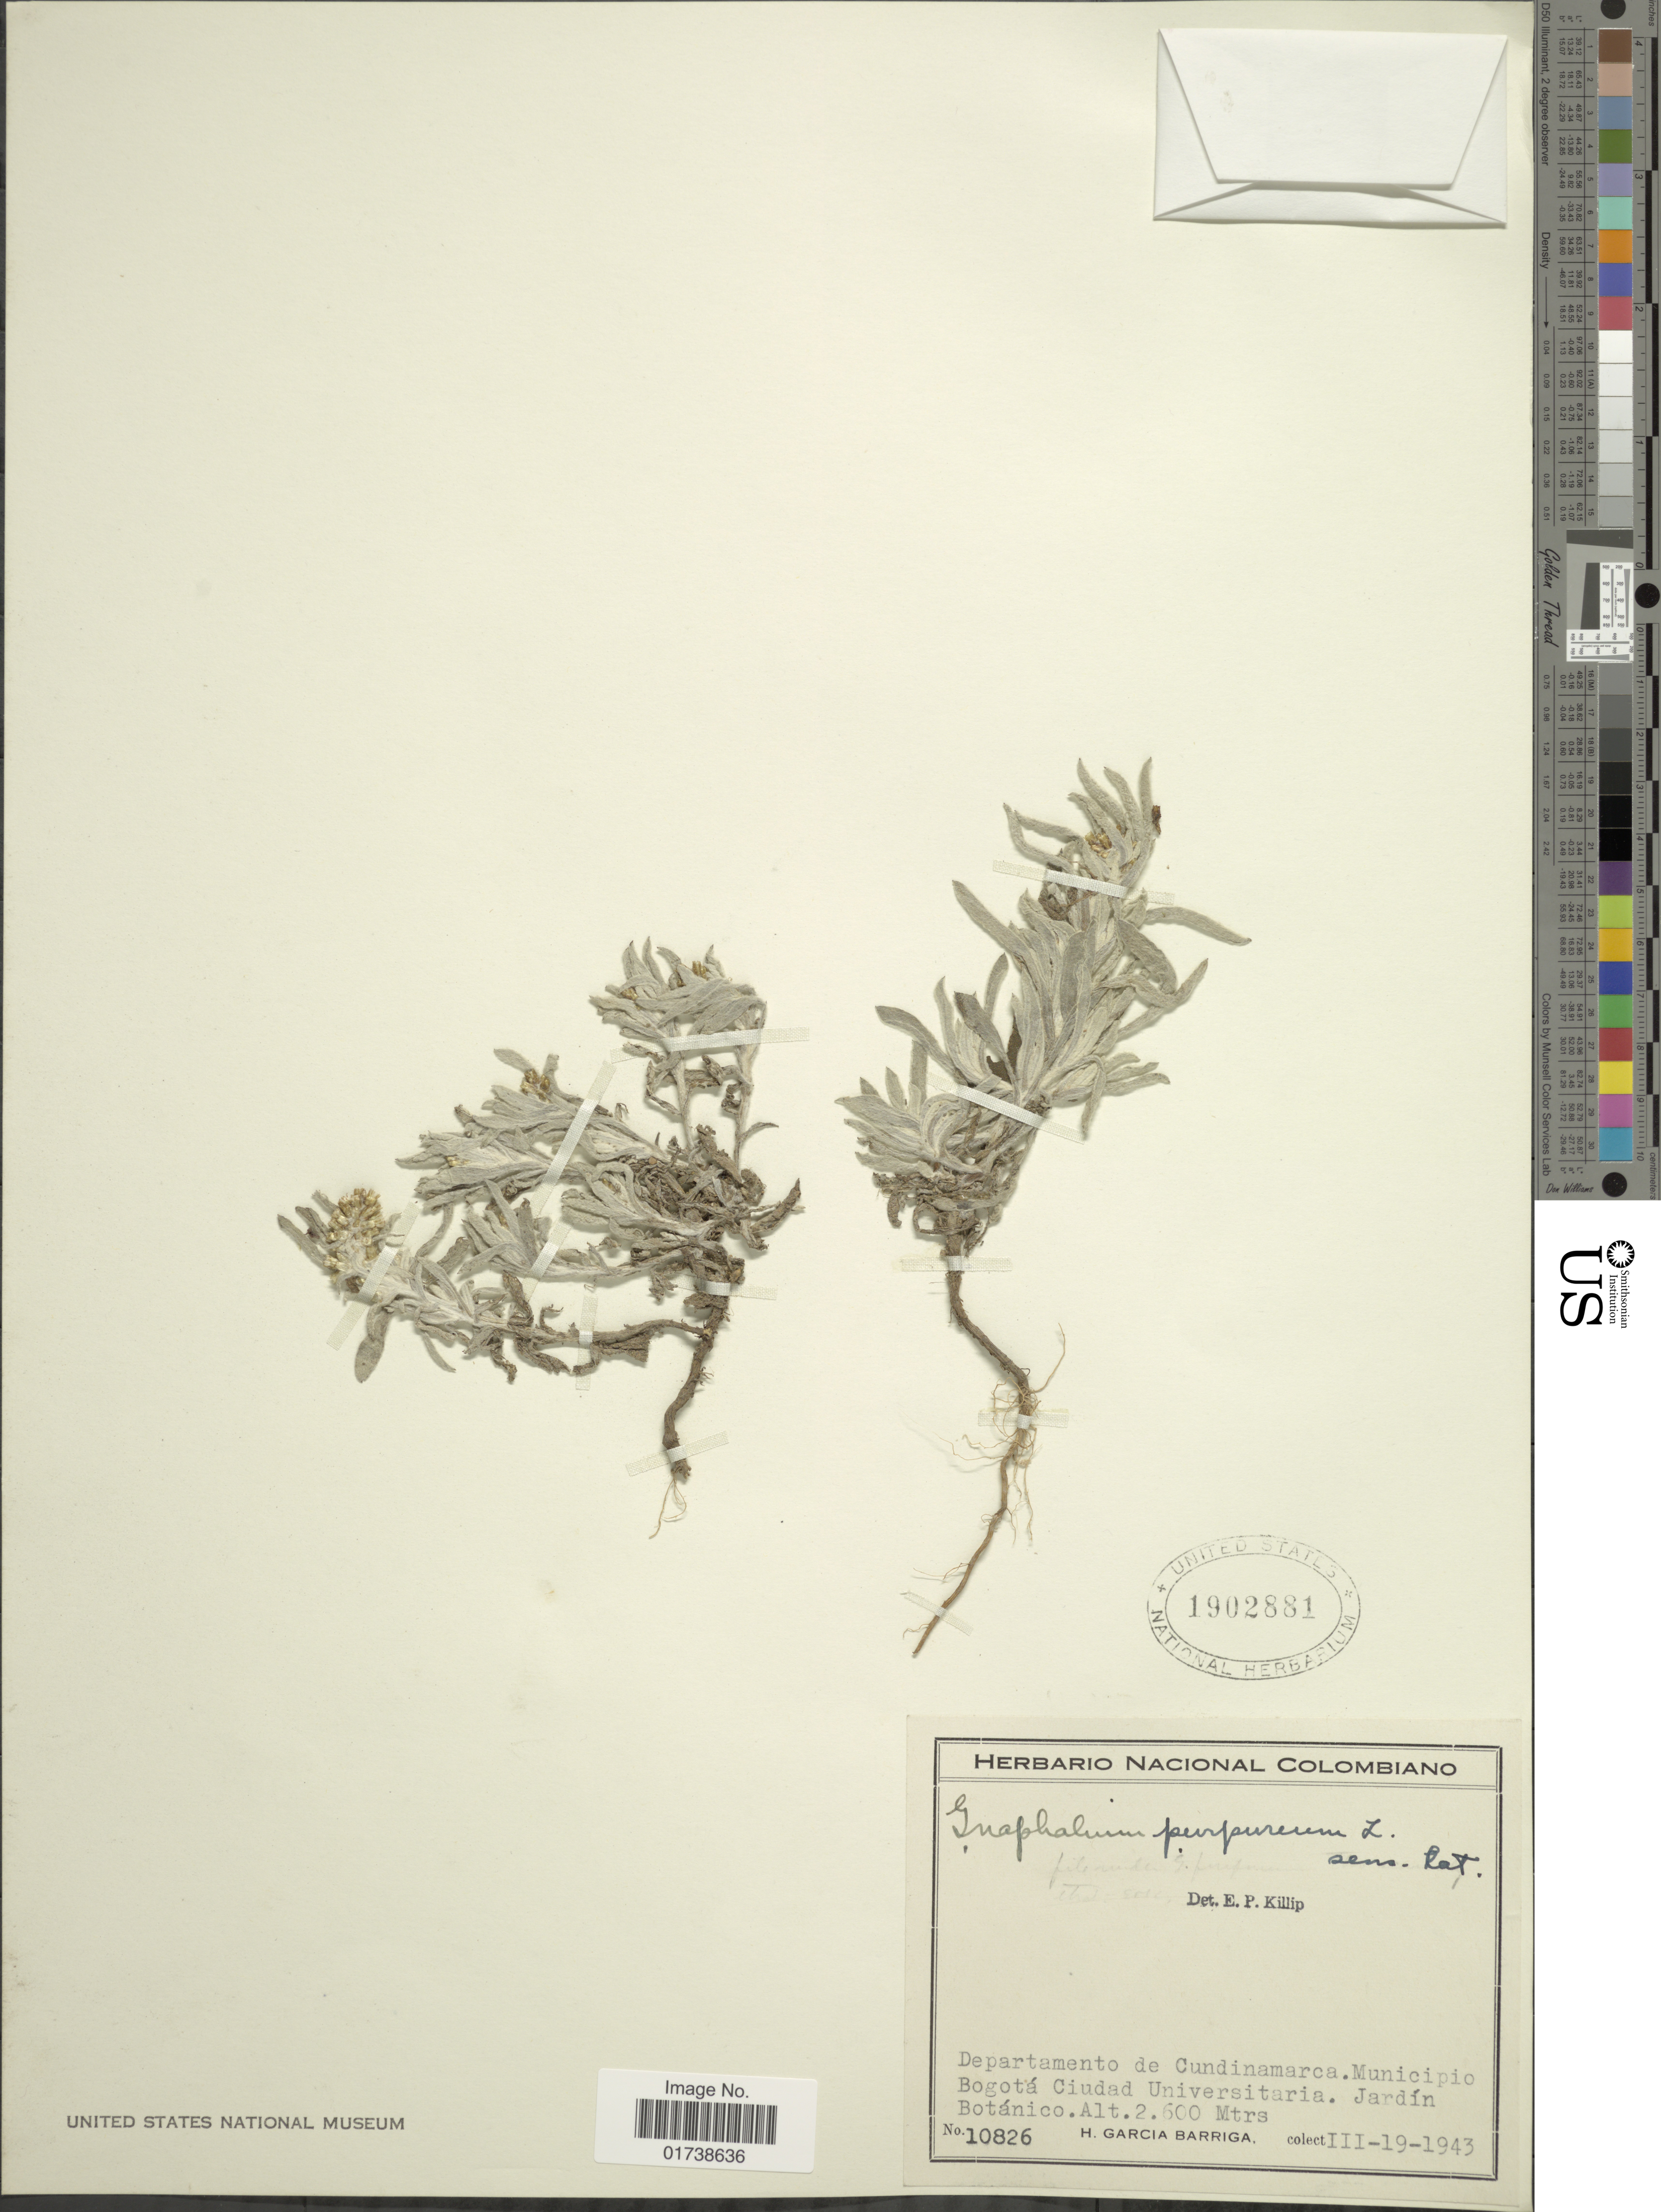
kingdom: Plantae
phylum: Tracheophyta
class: Magnoliopsida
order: Asterales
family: Asteraceae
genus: Gamochaeta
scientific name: Gamochaeta purpurea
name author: (L.) Cabrera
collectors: H. García Barriga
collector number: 10826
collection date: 1943-03-19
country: Colombia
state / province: Cundinamarca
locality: Municipio Bogota Ciudad Universitaria. Jardin Botanico.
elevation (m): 2600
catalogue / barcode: US 1902881